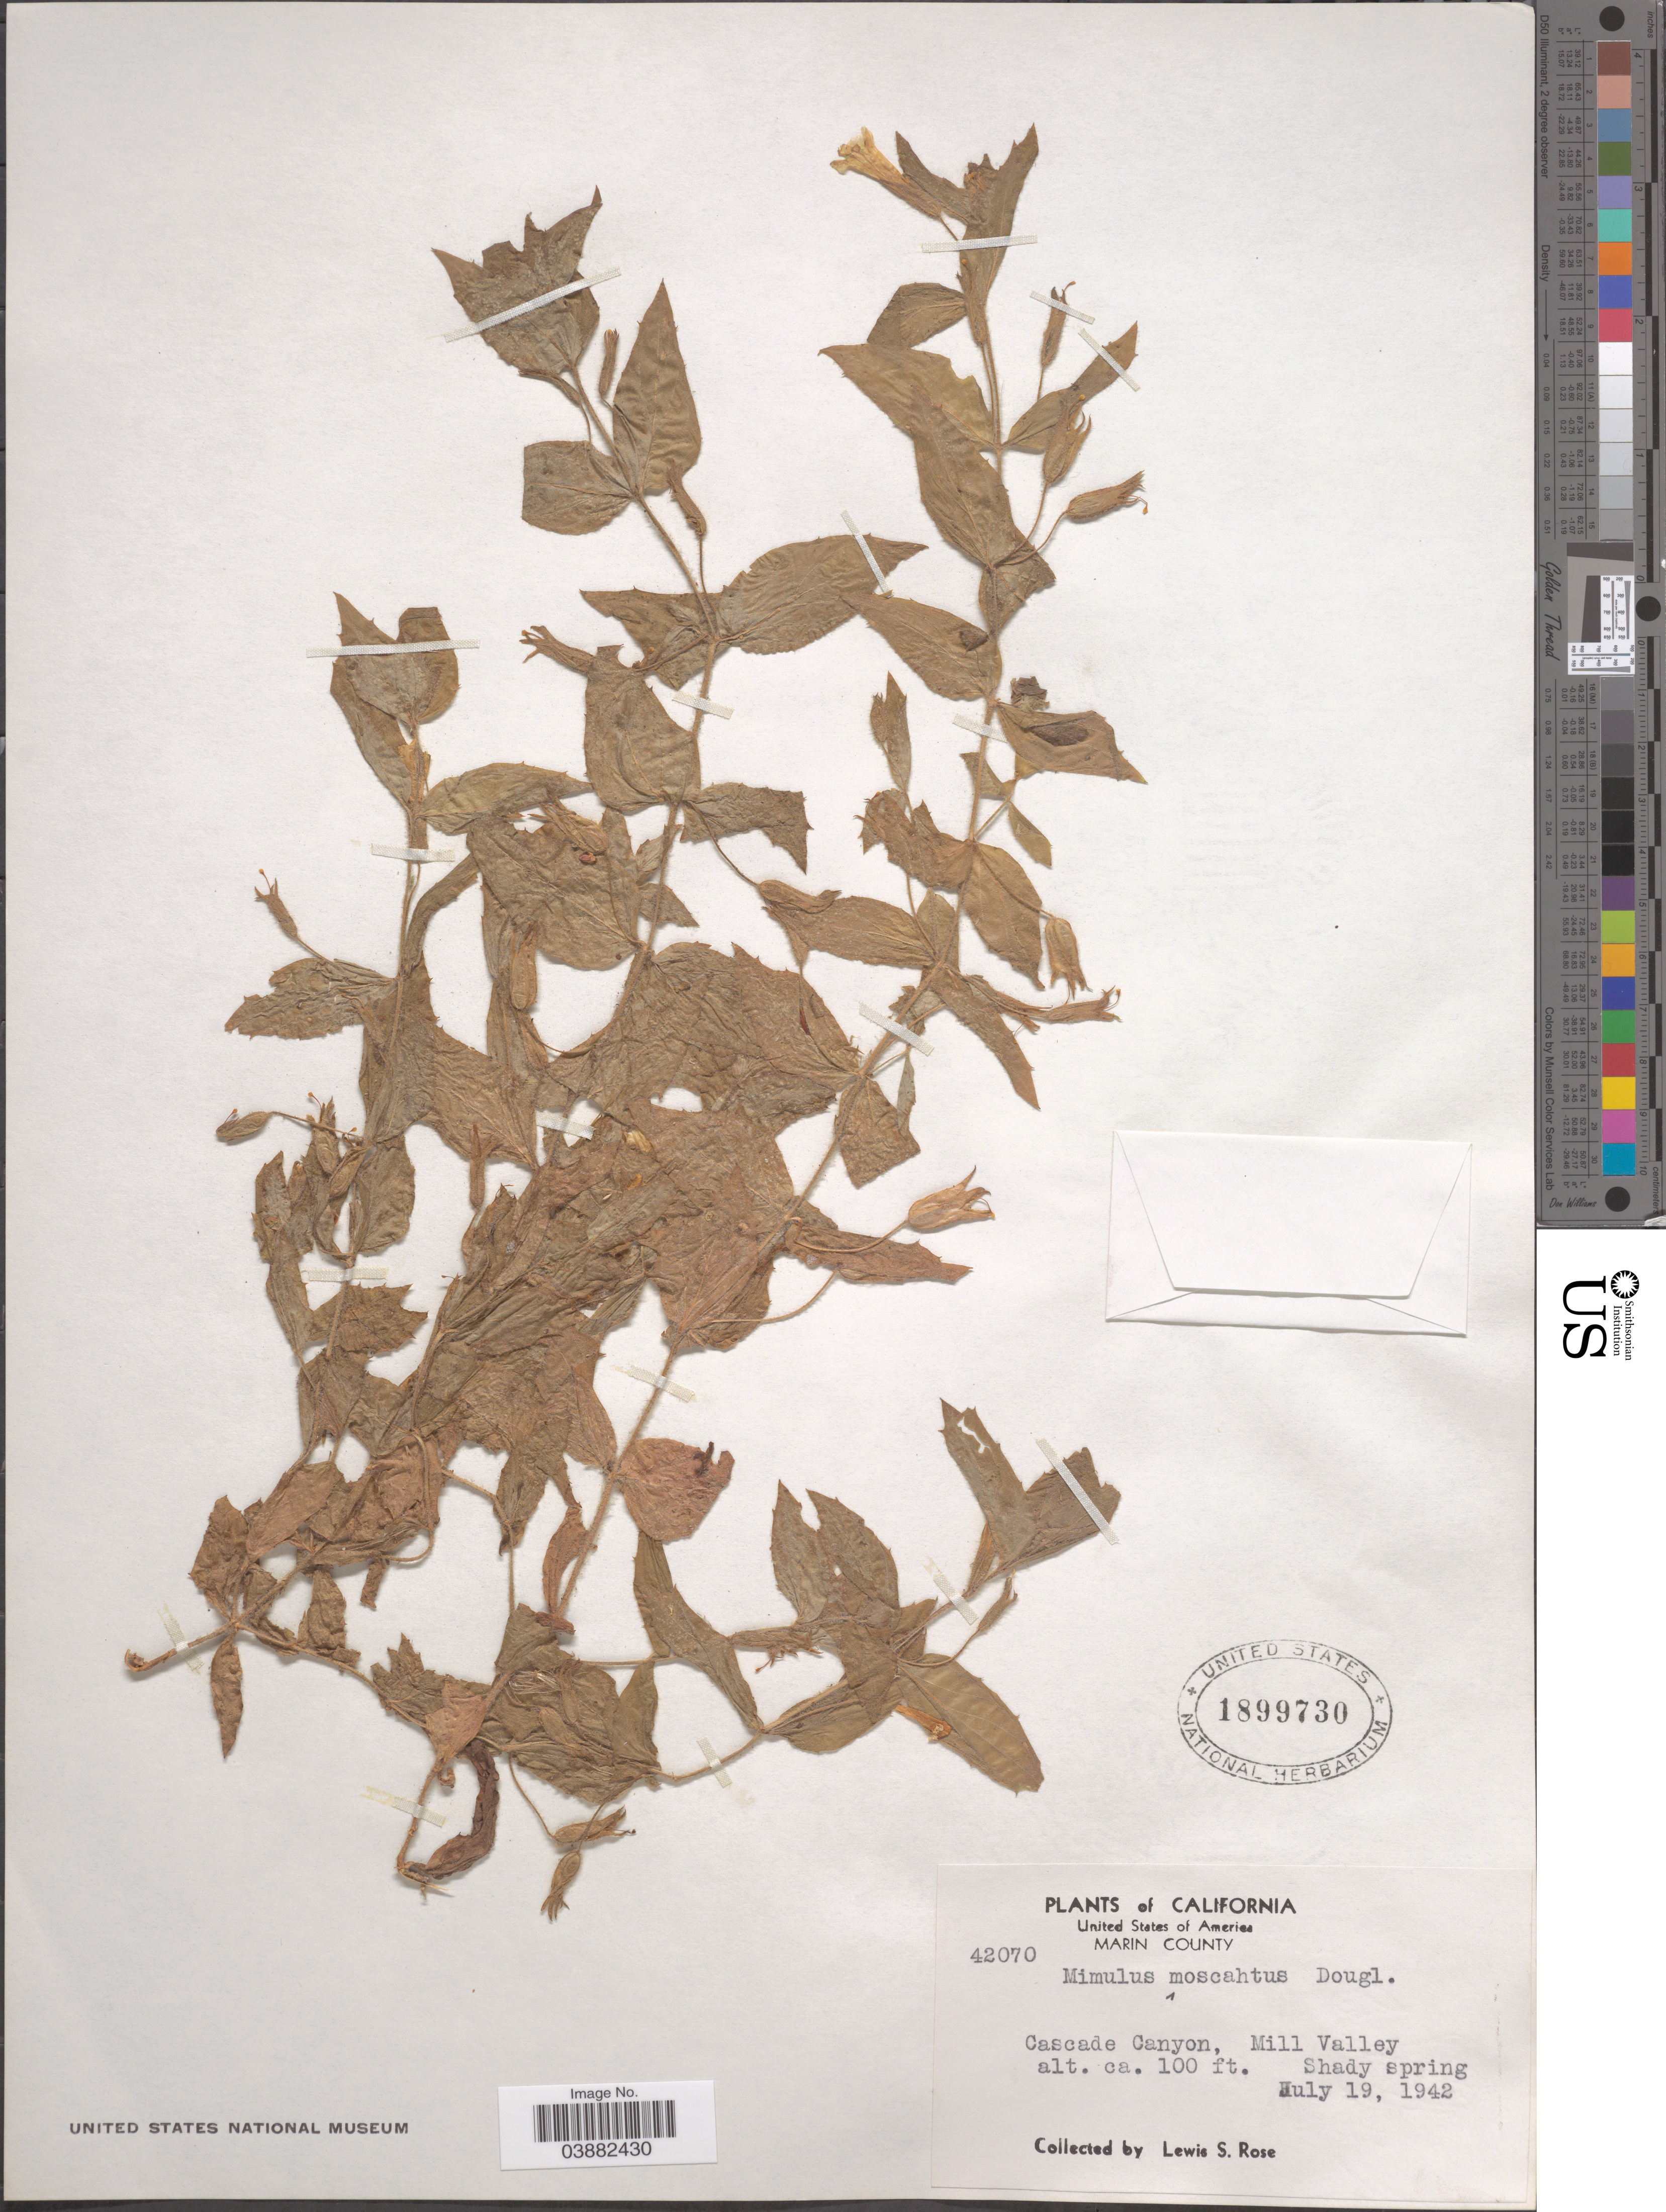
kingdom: Plantae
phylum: Tracheophyta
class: Magnoliopsida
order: Lamiales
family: Phrymaceae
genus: Mimulus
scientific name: Mimulus moschatus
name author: Douglas ex Lindl.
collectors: L. S. Rose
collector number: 42070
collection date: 1942-07-19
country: United States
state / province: California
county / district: Marin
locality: Marin County. Cascade Canyon, Mill Valley.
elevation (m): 30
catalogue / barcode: US 1899730